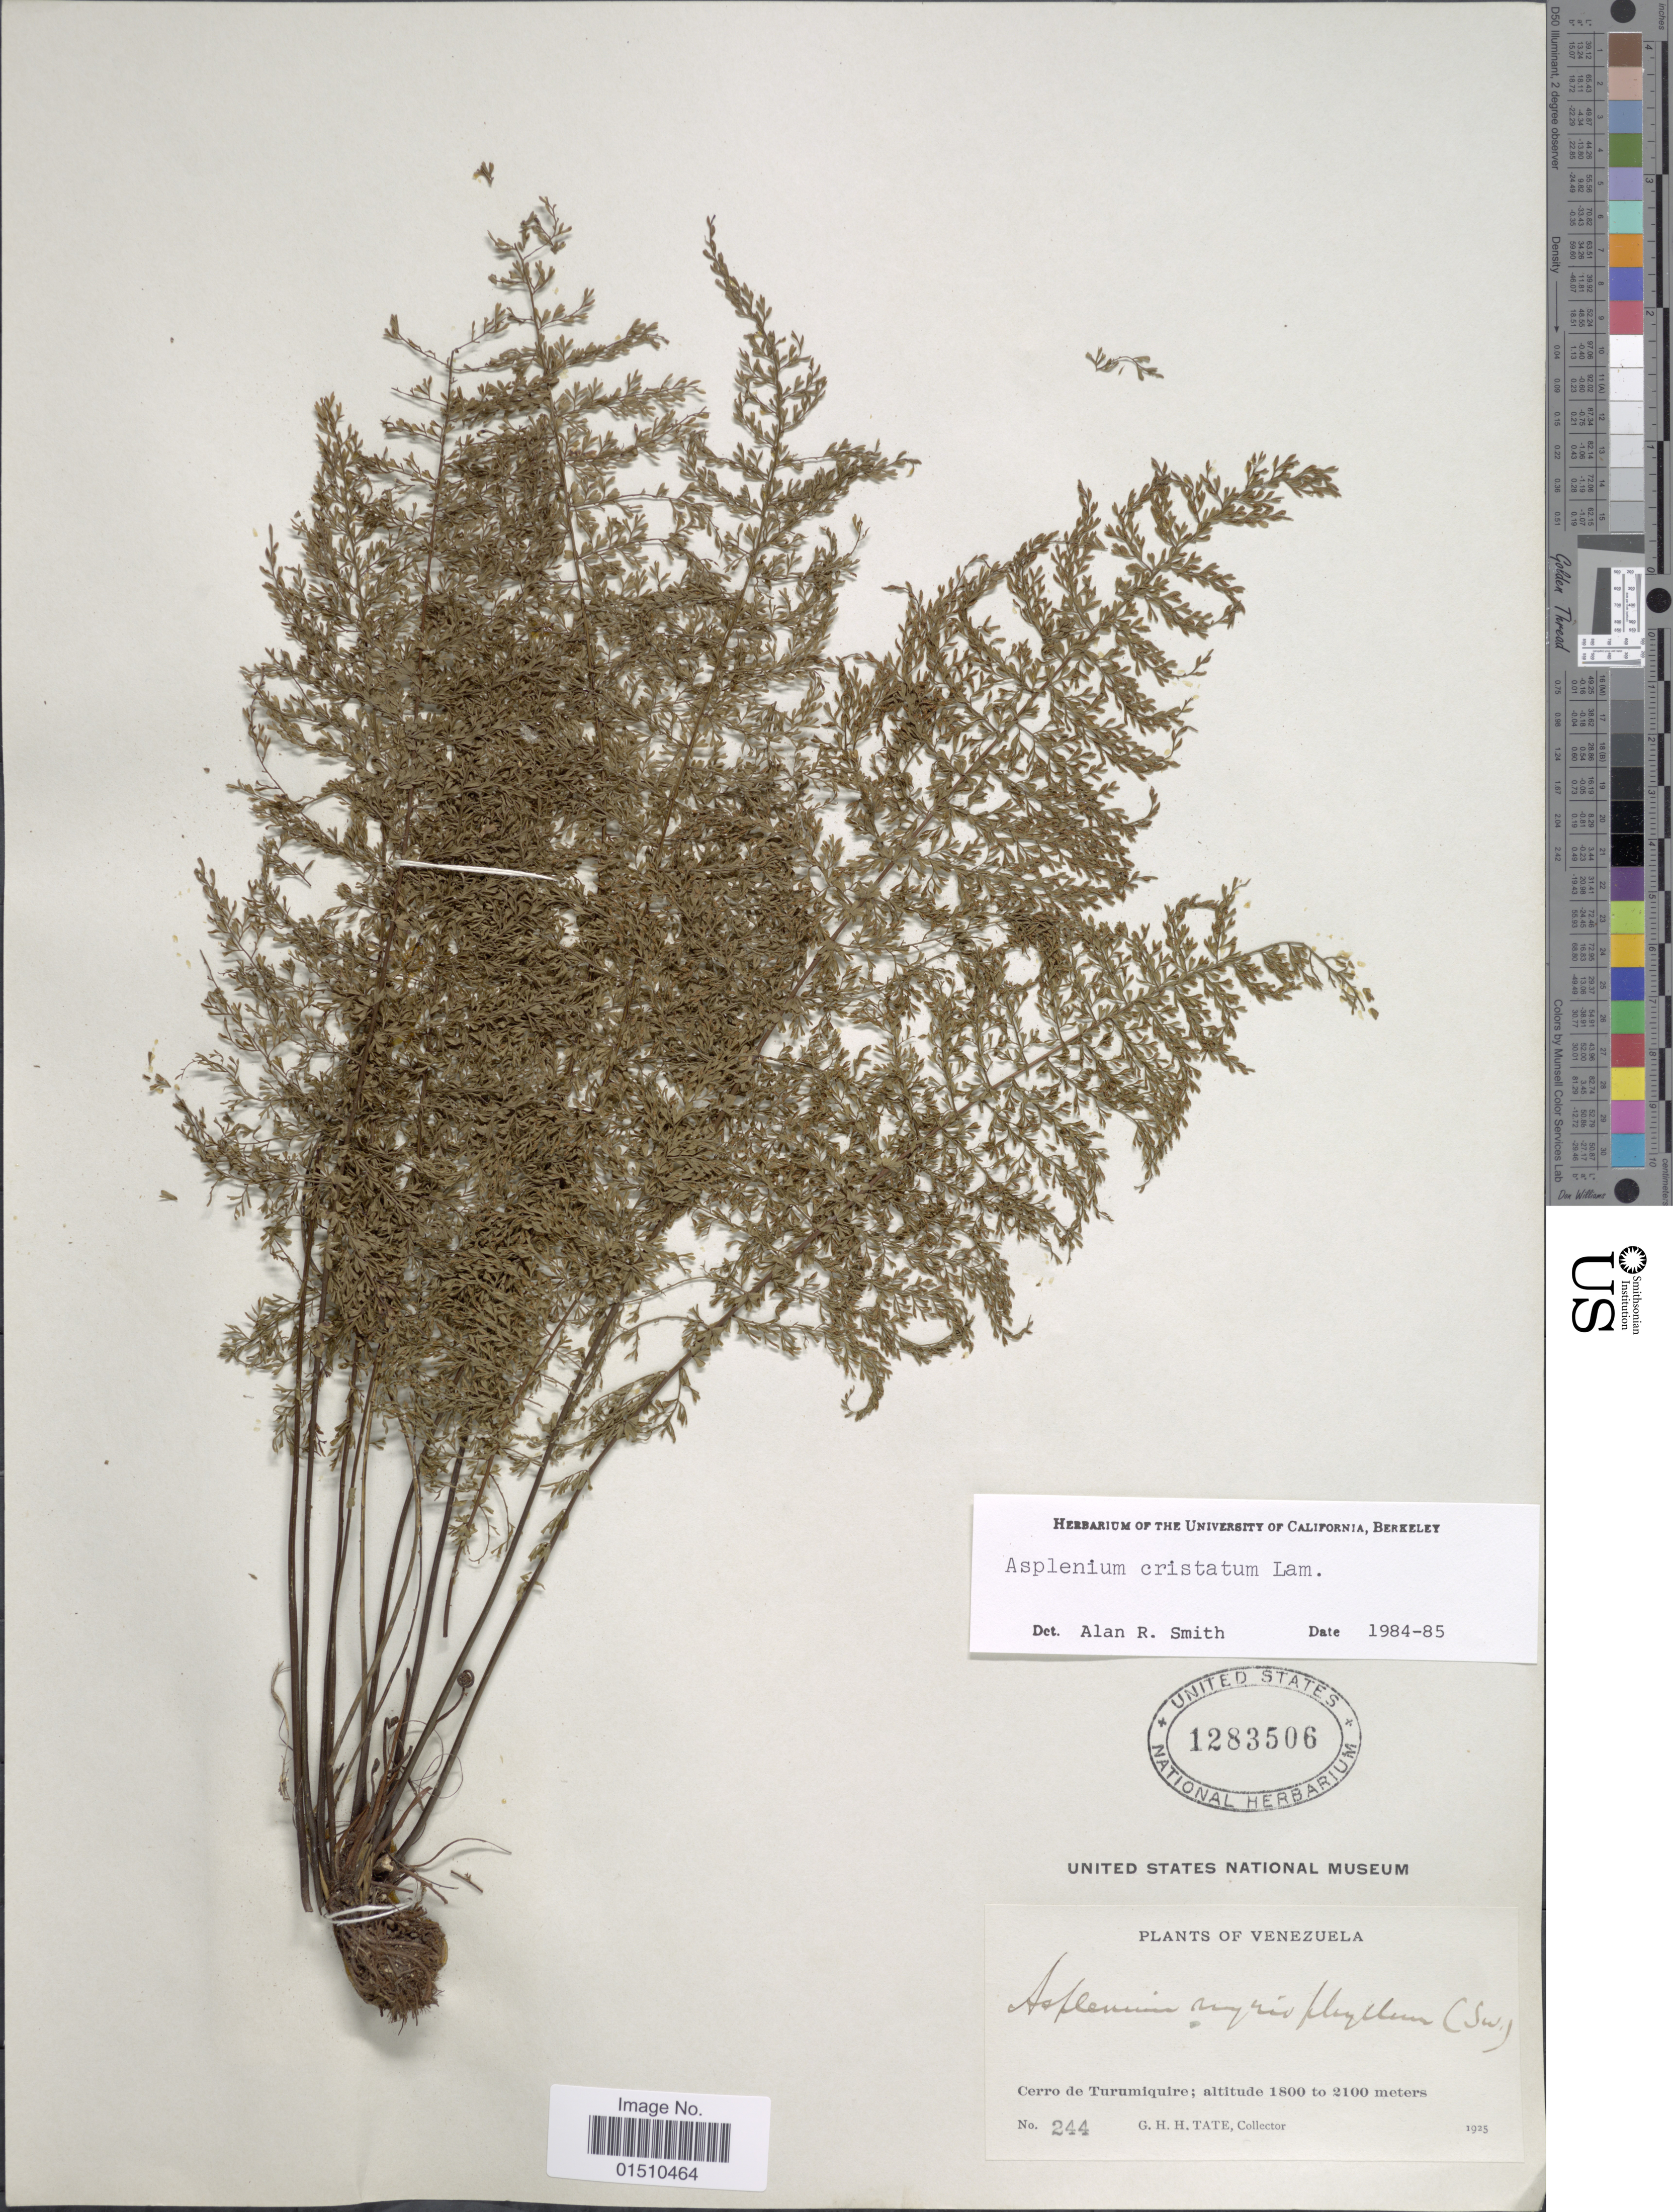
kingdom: Plantae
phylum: Tracheophyta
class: Polypodiopsida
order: Polypodiales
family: Aspleniaceae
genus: Asplenium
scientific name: Asplenium cristatum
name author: Lam.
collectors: G. Tate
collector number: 244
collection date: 1925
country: Venezuela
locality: Venezuela, Cerro de Turumiquire.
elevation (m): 1800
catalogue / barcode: US 1283506